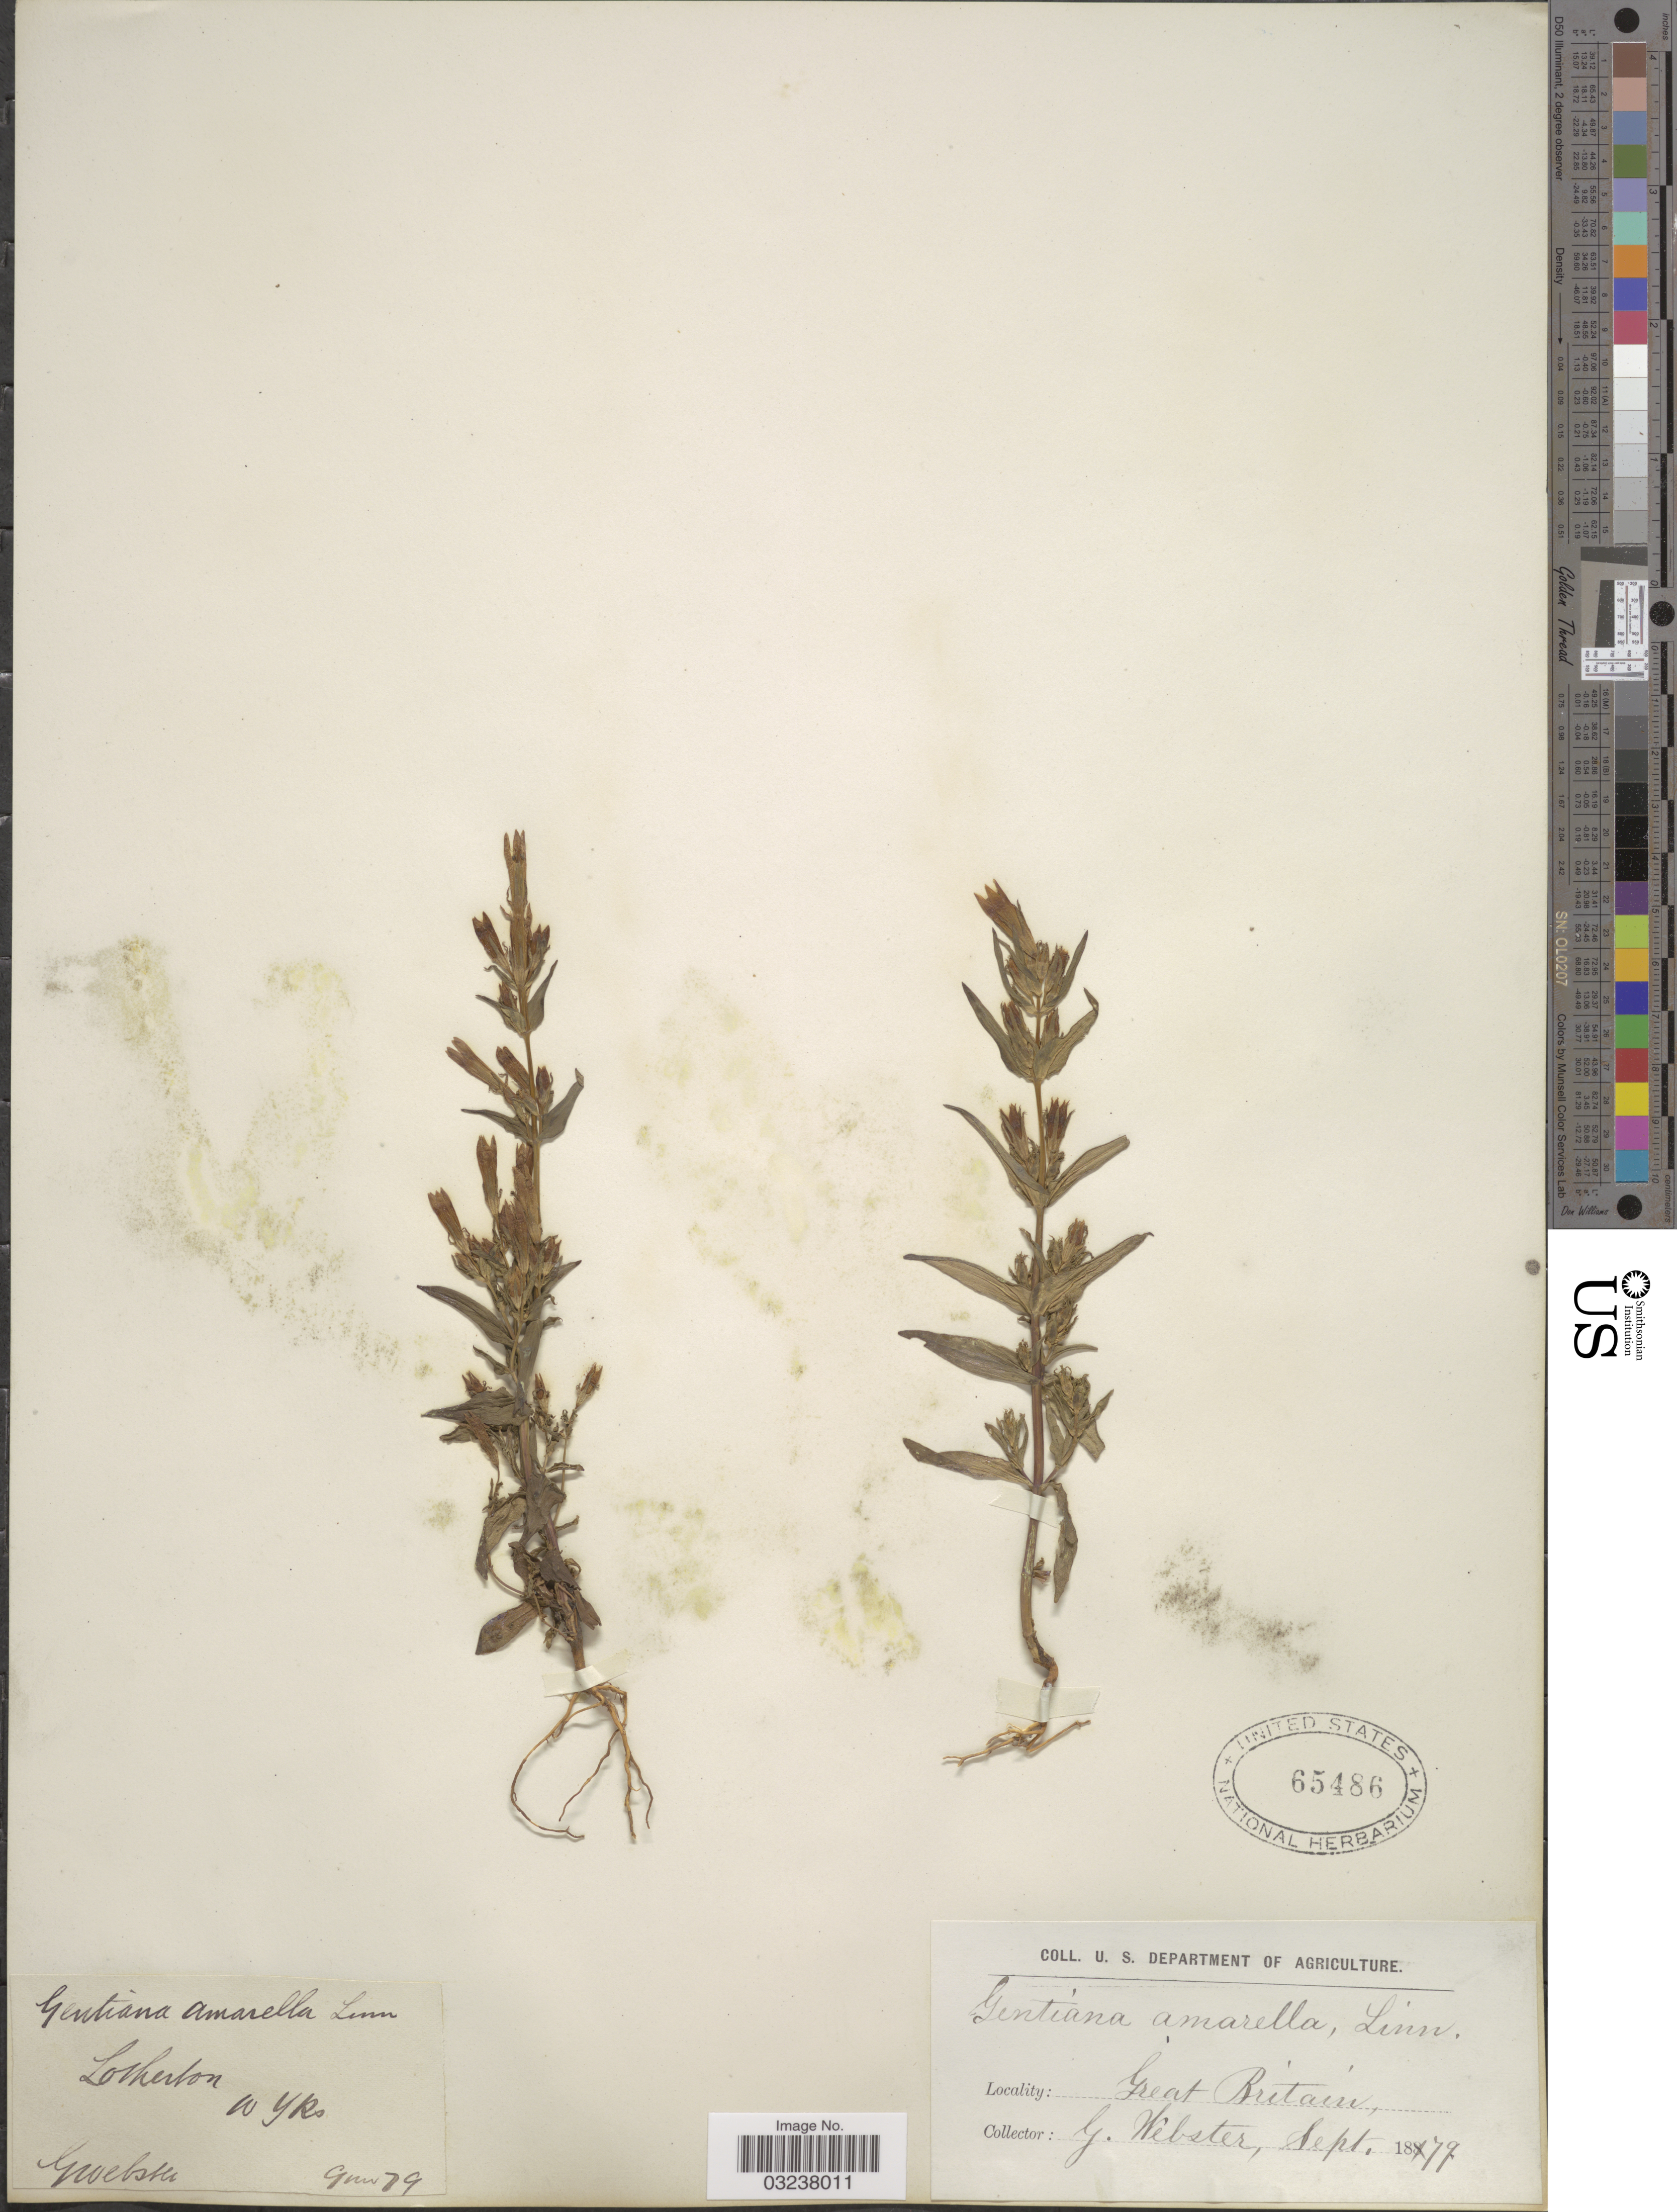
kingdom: Plantae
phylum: Tracheophyta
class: Magnoliopsida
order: Gentianales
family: Gentianaceae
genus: Gentianella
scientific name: Gentianella amarella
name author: (L.) Börner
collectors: G. Webster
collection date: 1879-09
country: United Kingdom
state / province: England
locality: Great Britain. Lotherton. W Yks.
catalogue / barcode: US 65486